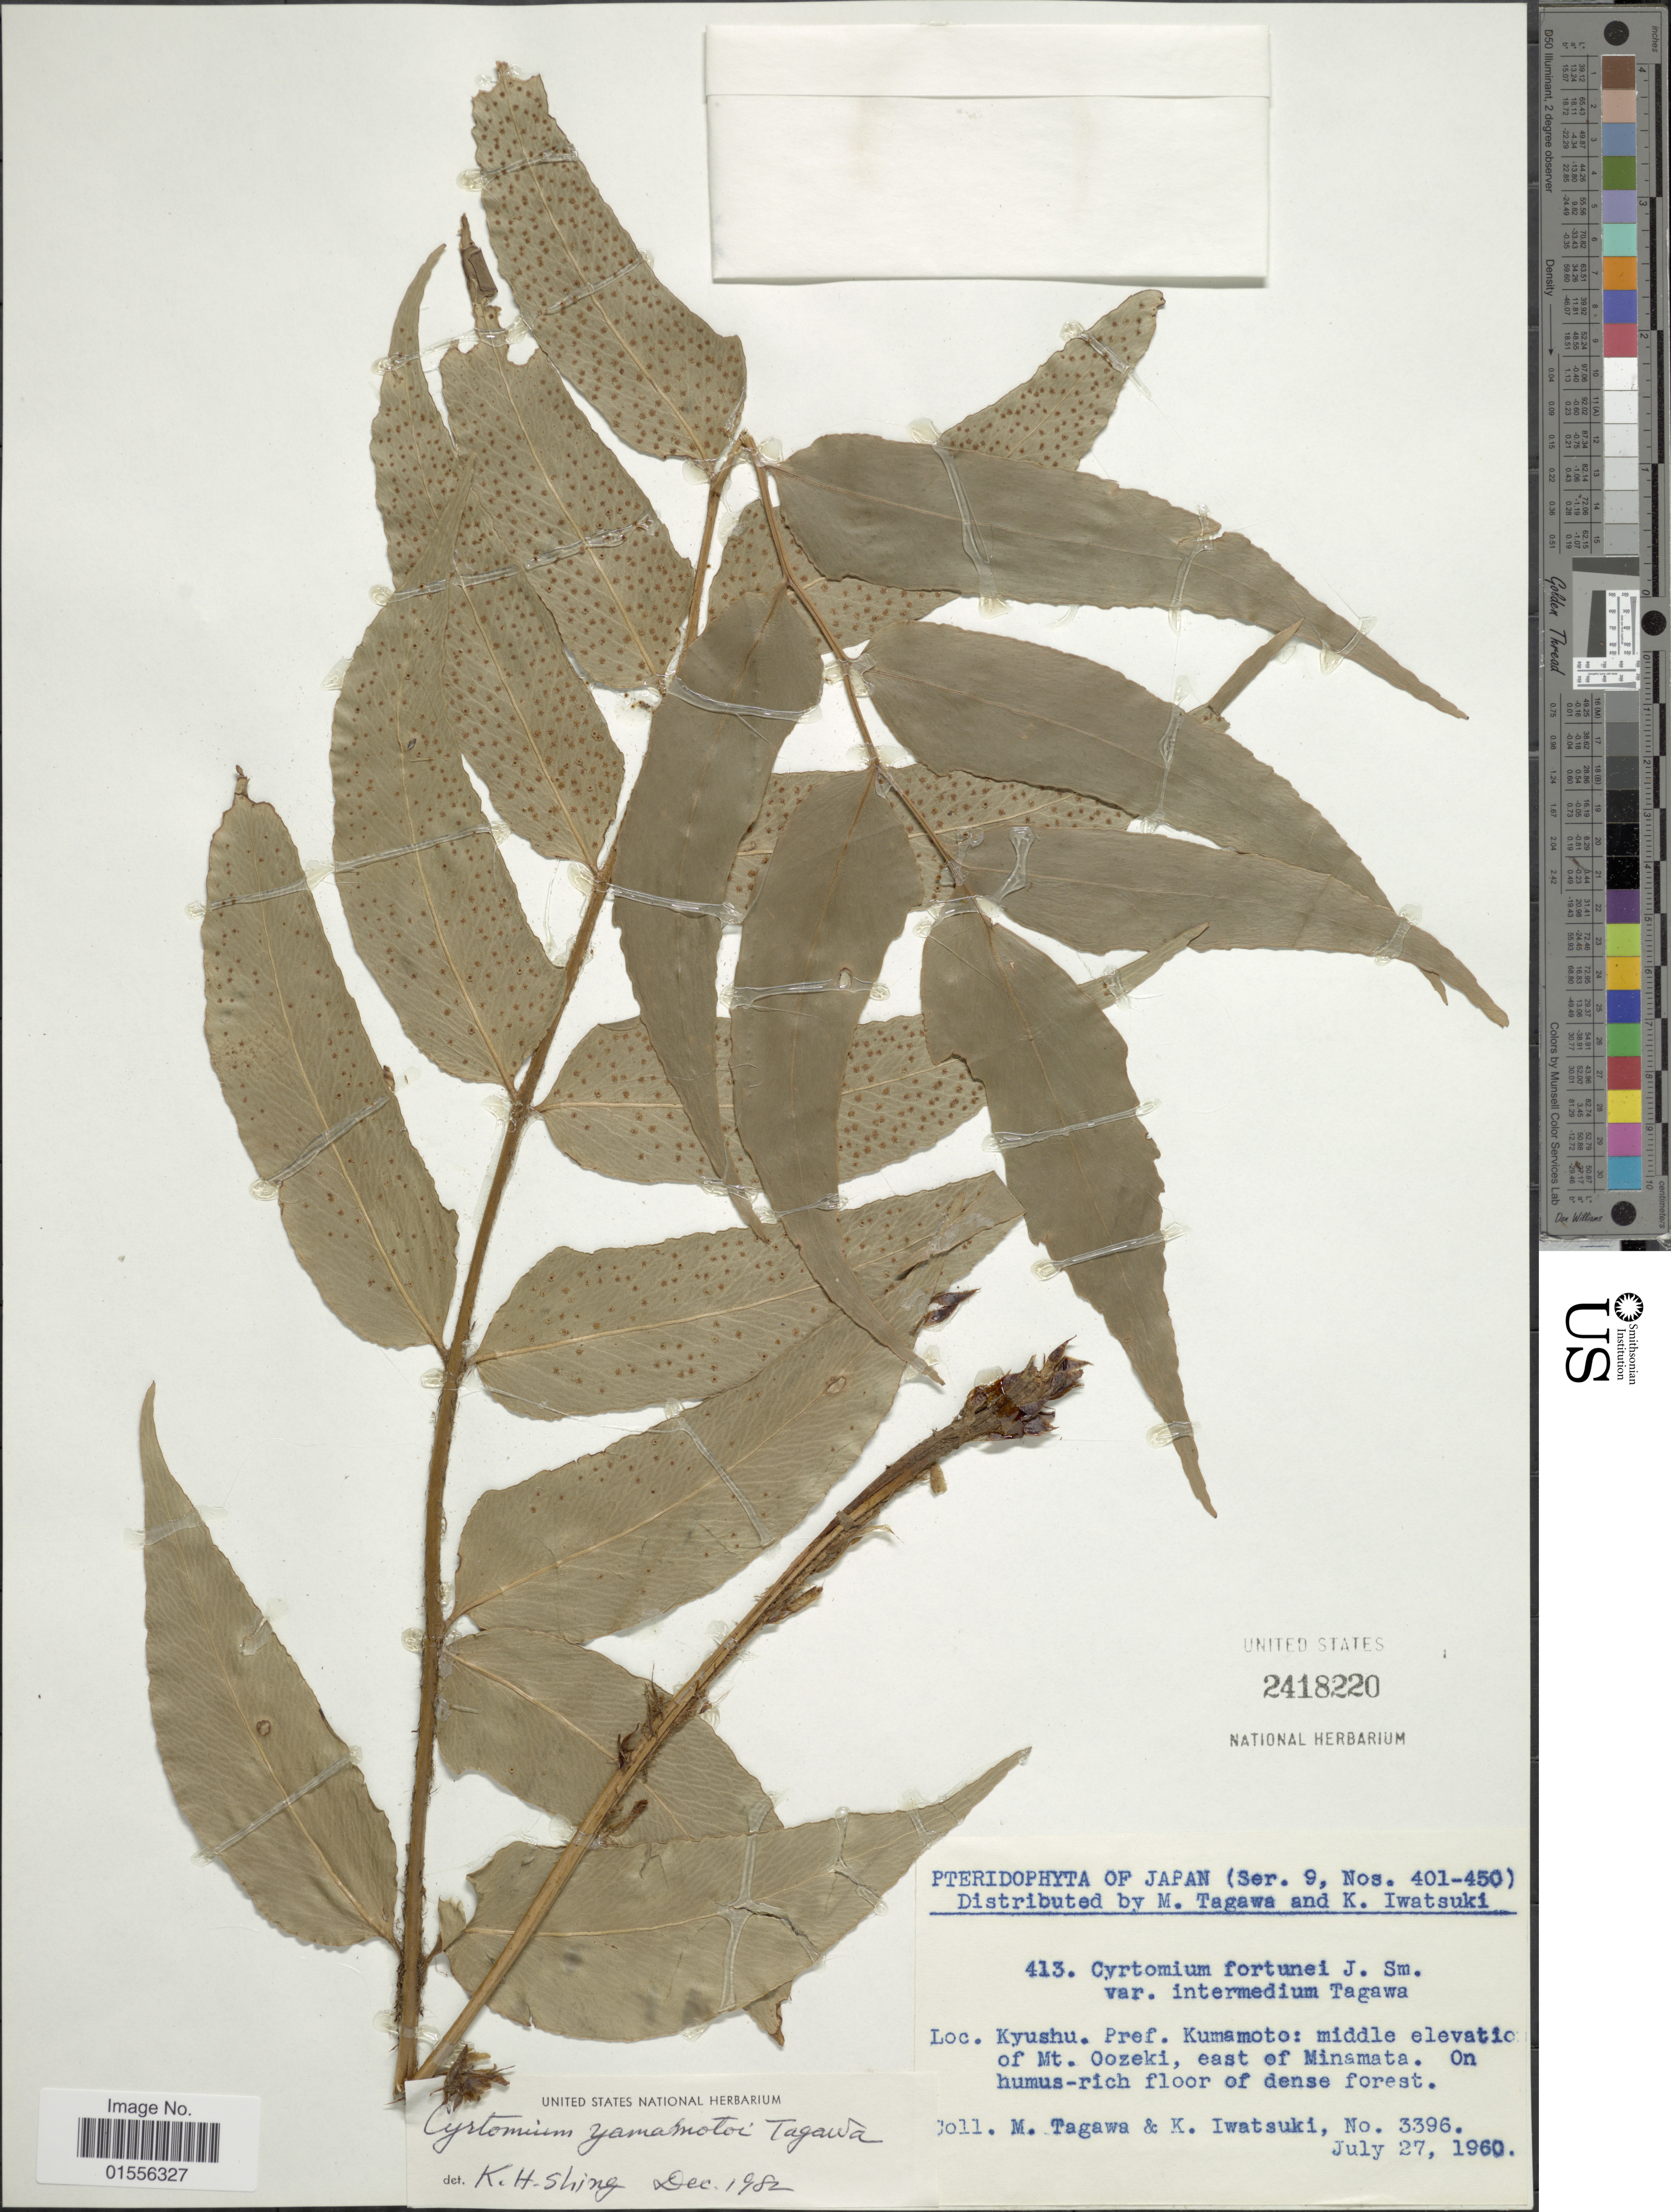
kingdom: Plantae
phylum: Tracheophyta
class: Polypodiopsida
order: Polypodiales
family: Dryopteridaceae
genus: Cyrtomium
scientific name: Cyrtomium yamamotoi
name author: Tagawa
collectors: M. Tagawa & K. Iwatsuki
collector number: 3396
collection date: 1960-07-27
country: Japan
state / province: Kumamoto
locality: Kyushu Pref Kumamoto: middle elevation of mt Oozeki, east of Minamata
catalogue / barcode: US 2418220